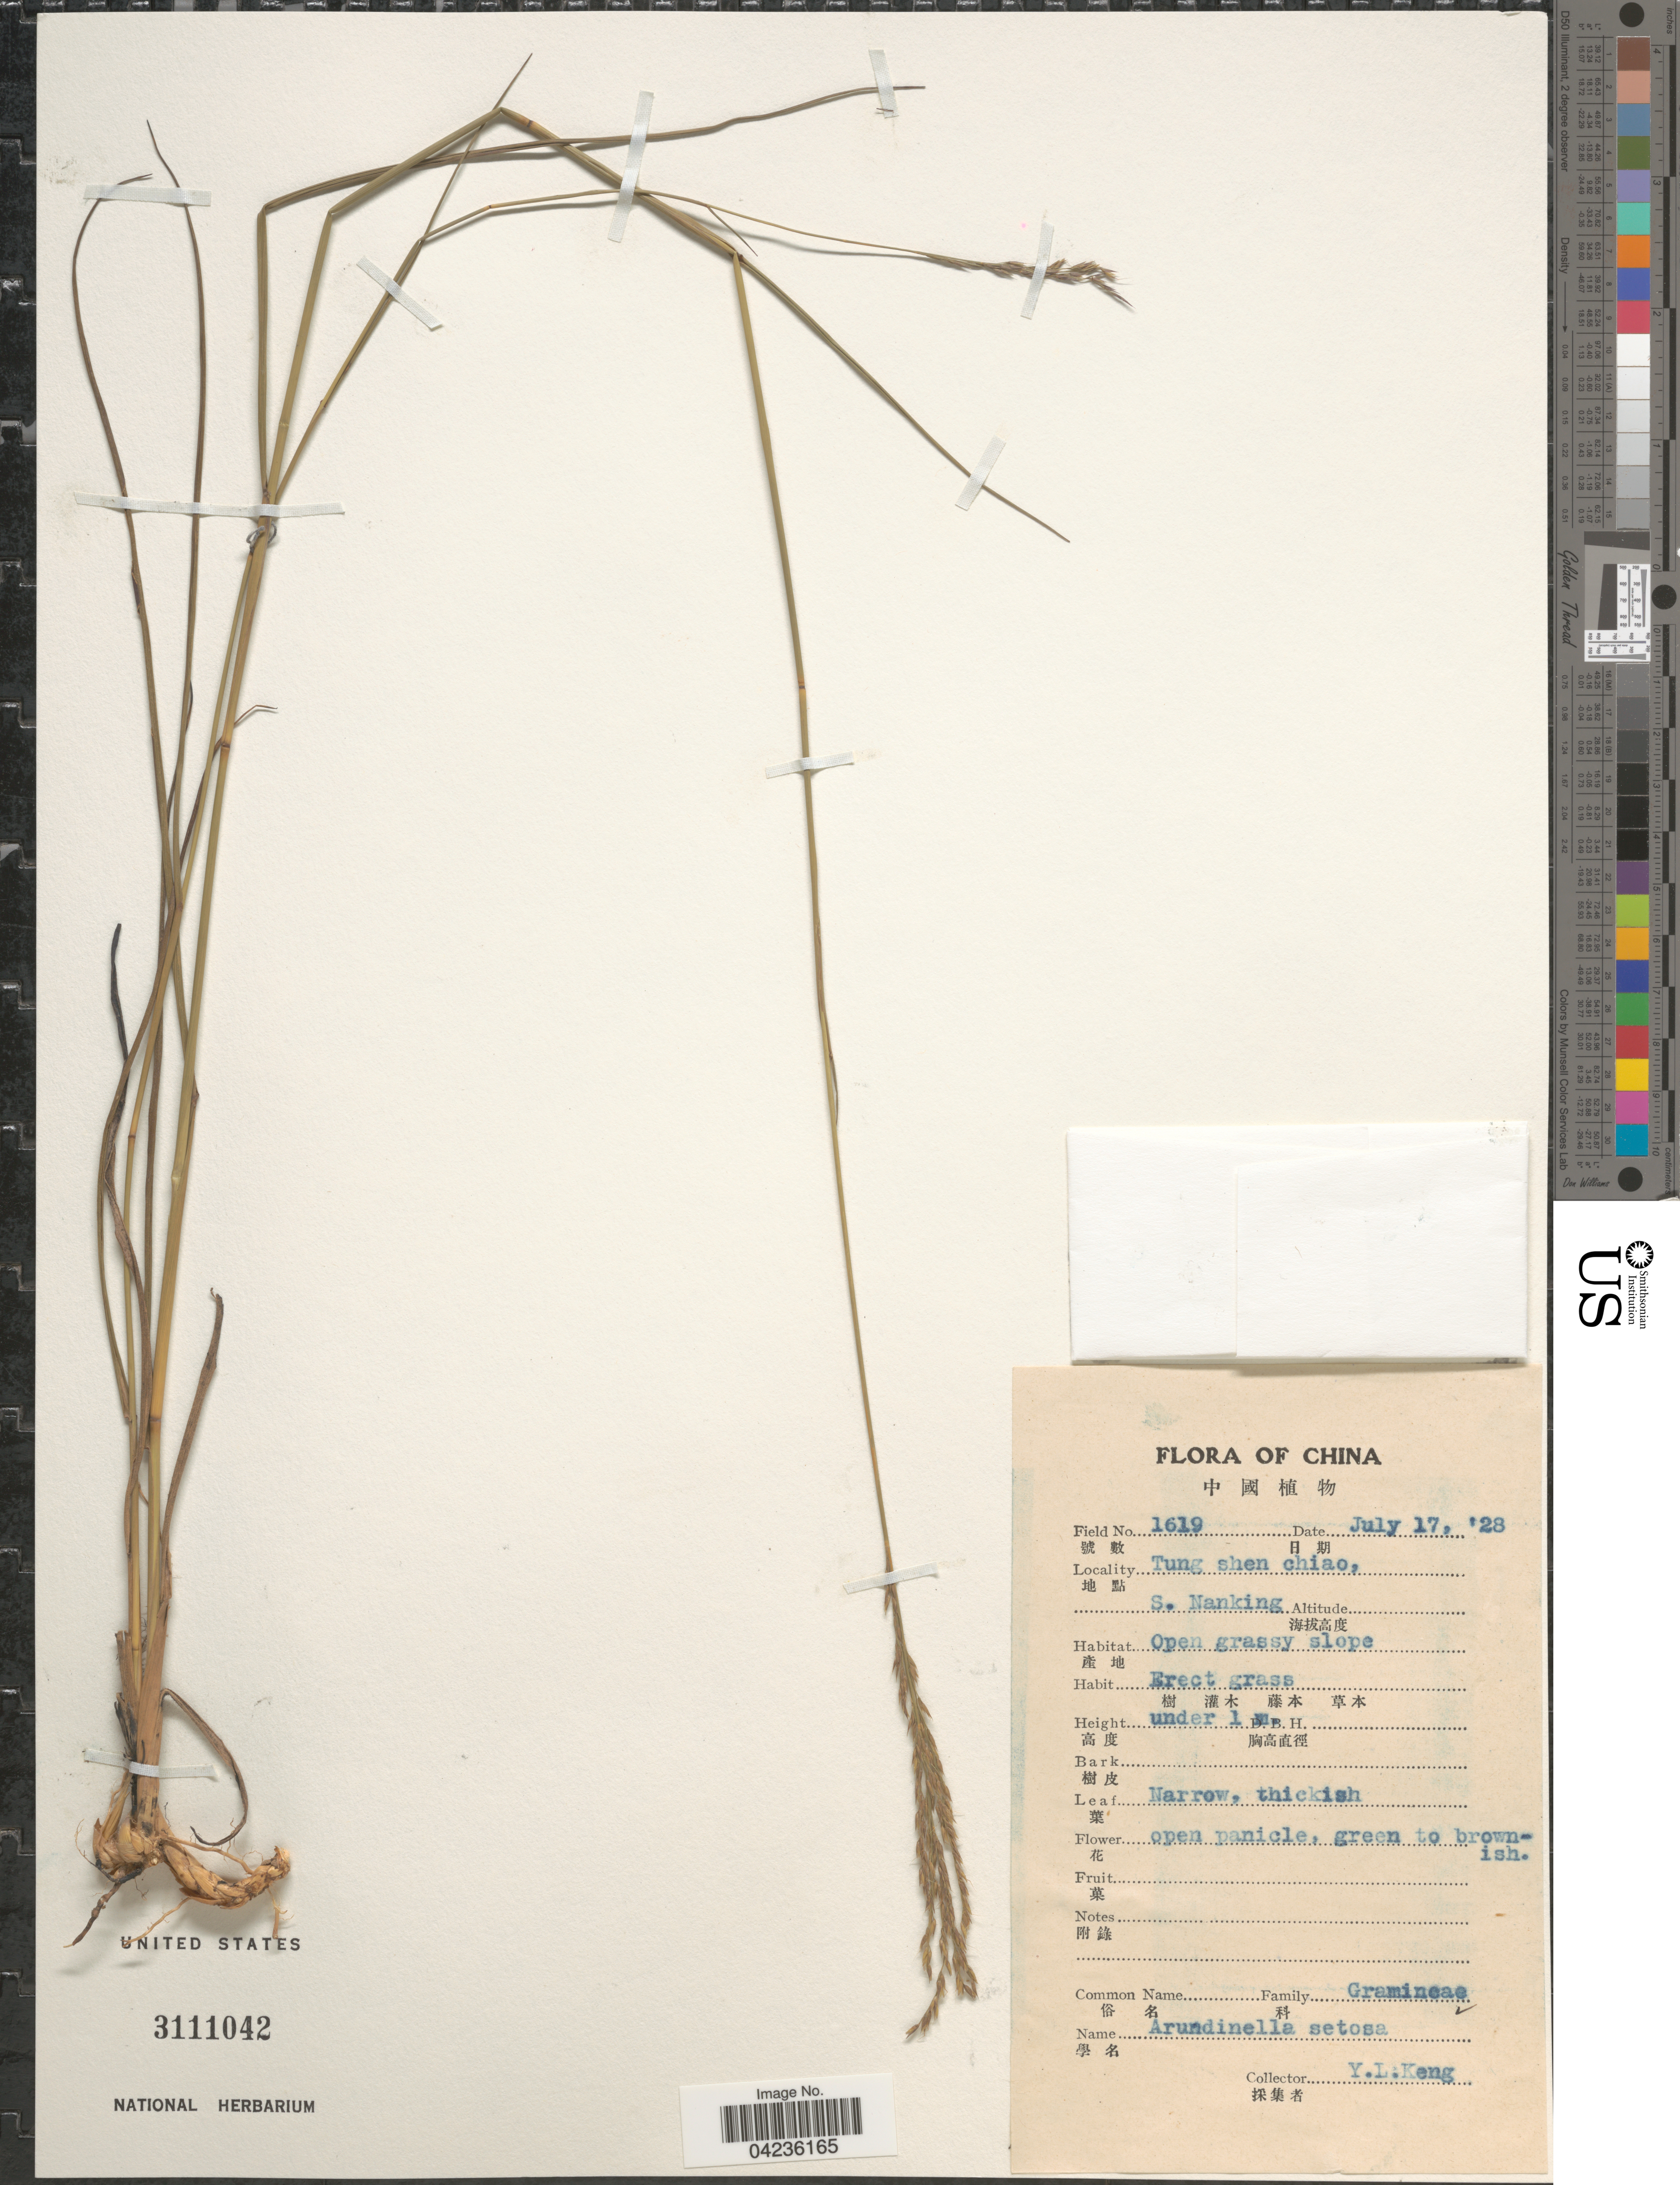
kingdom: Plantae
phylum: Tracheophyta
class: Liliopsida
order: Poales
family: Poaceae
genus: Arundinella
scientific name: Arundinella setosa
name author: Trin.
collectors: Y. L. Keng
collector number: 1619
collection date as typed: Transcribed d/m/y: 17/7/28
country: China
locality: Tun shen chiao, S. Nanking.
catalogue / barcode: US 3111042